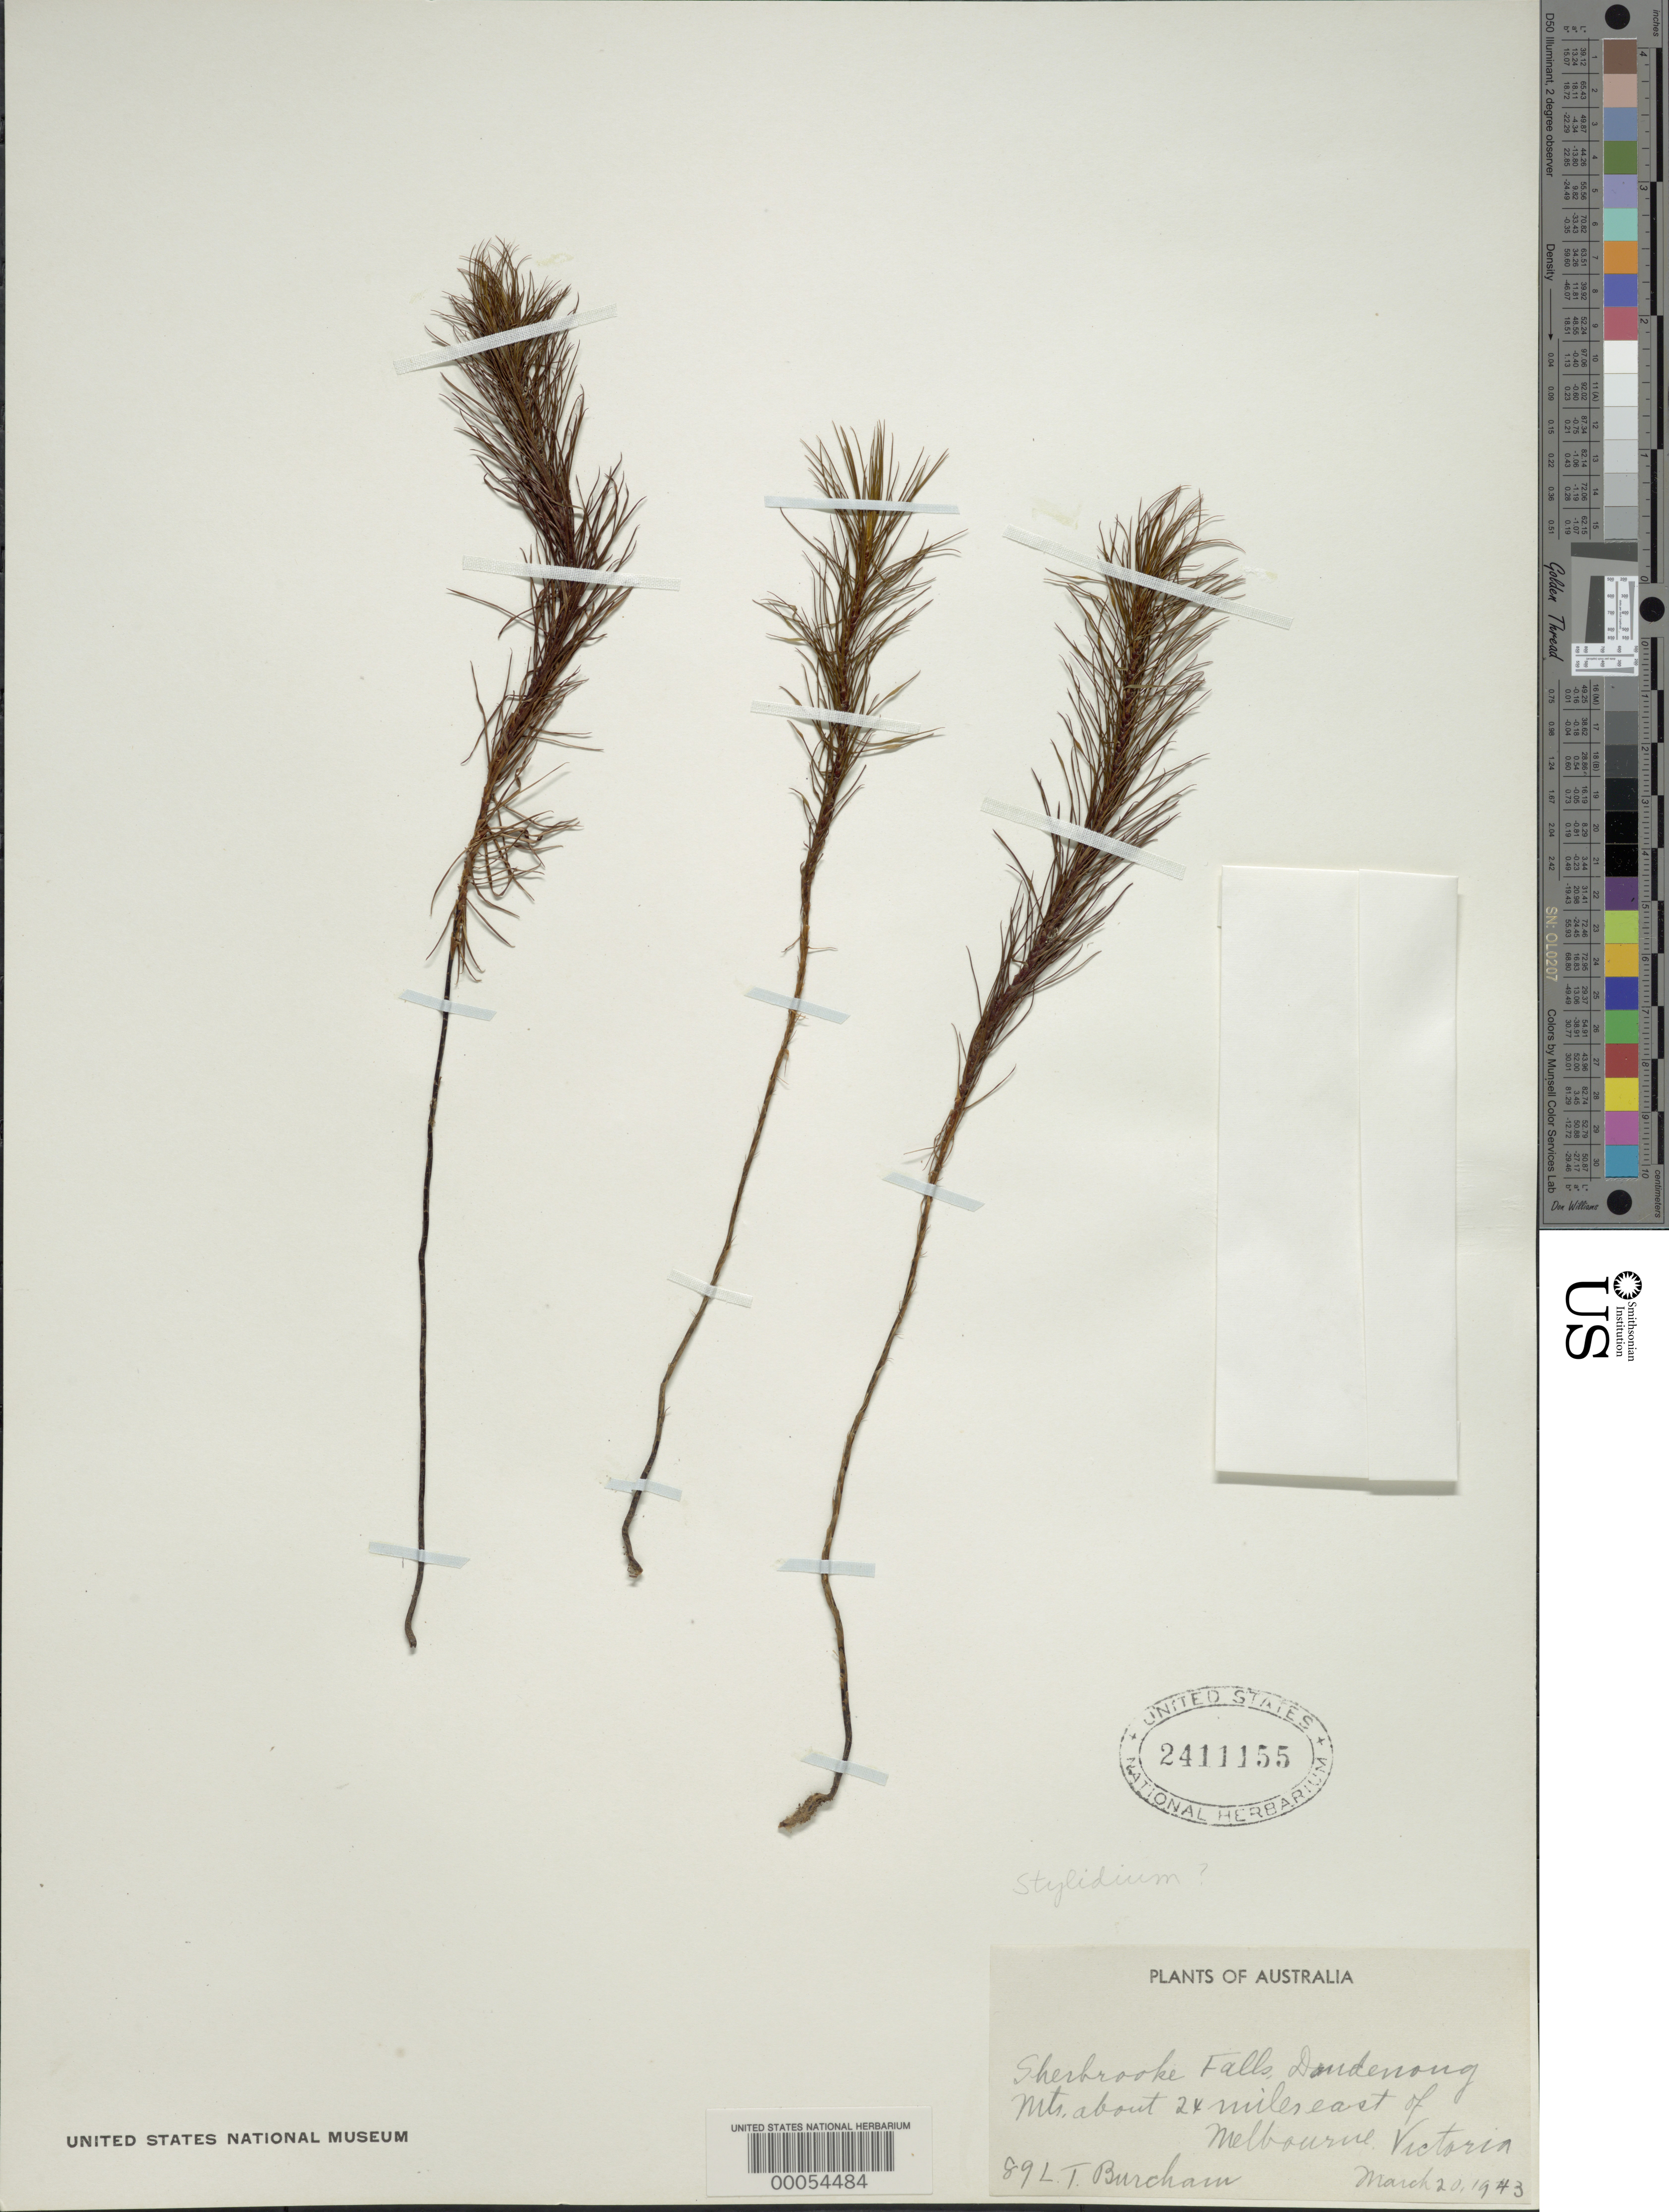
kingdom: Plantae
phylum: Tracheophyta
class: Magnoliopsida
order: Asterales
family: Stylidiaceae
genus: Stylidium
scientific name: Stylidium sp.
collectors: L. Burcham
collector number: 89n.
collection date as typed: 20 Mar 1943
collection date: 1943-03-20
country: Australia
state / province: Victoria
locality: Sherbrokke falls, dandenong mtns., about 24 miles e of melbourne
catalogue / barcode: US 2411155